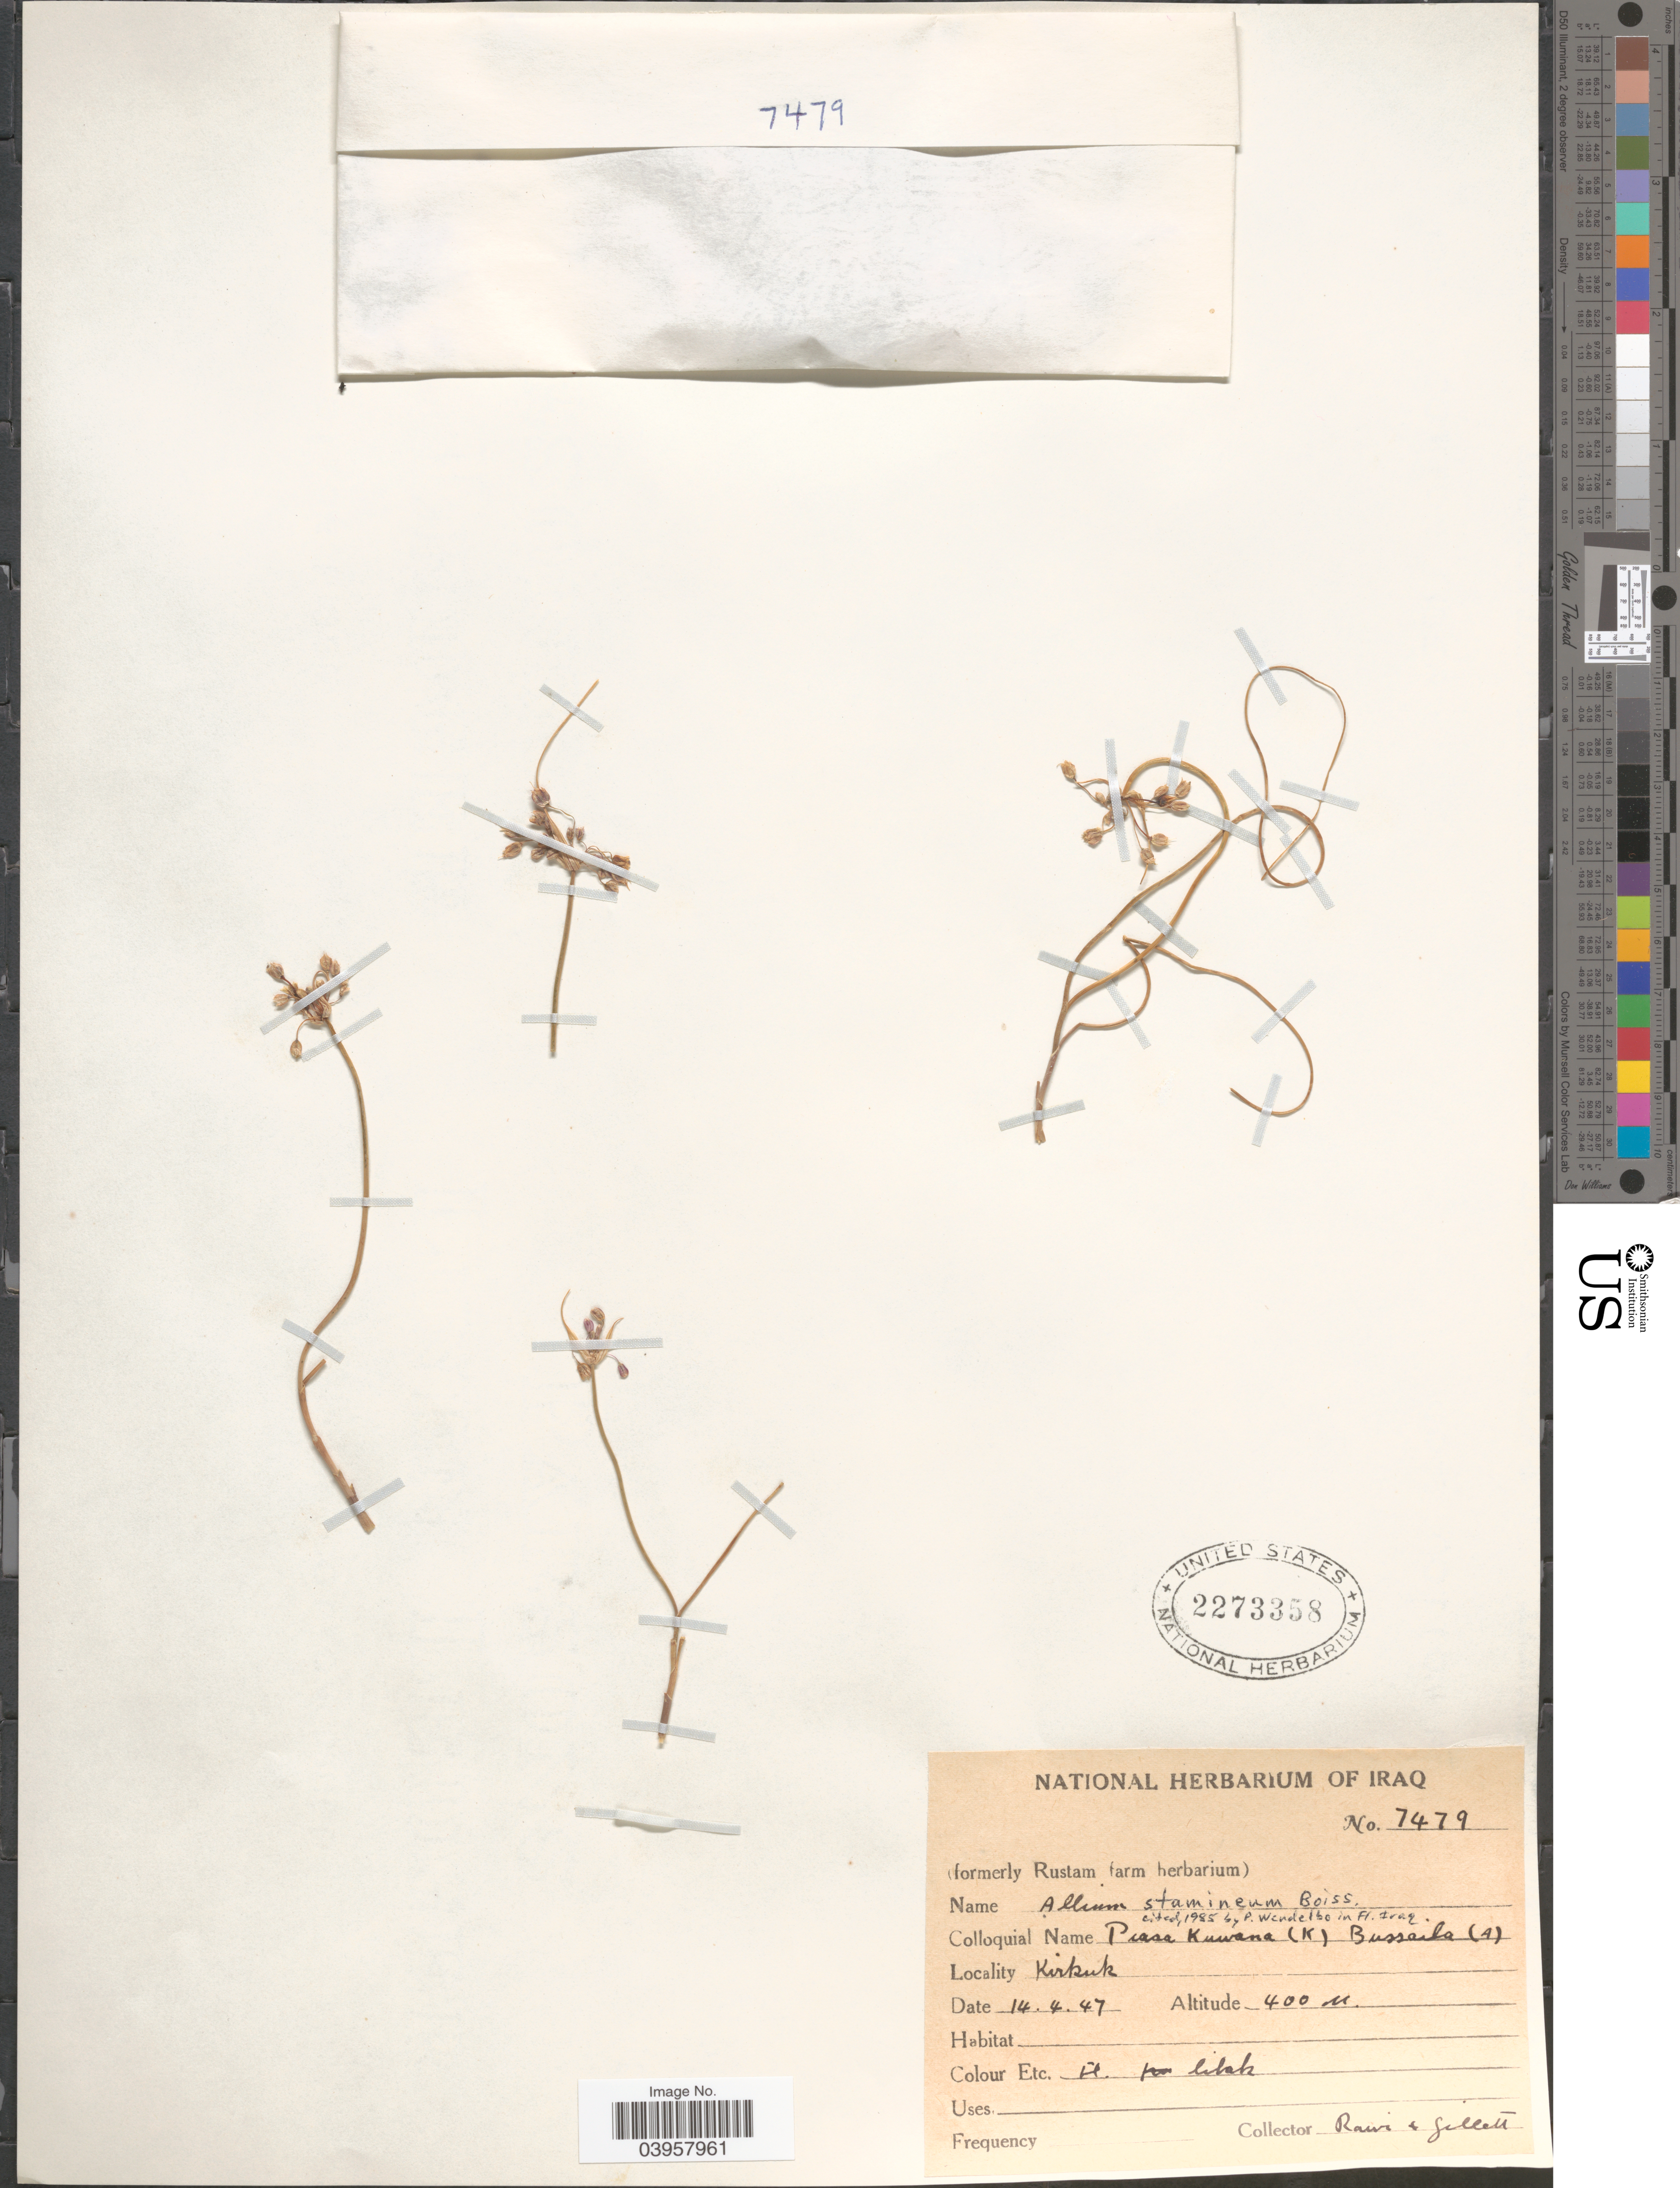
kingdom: Plantae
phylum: Tracheophyta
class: Liliopsida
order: Asparagales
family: Amaryllidaceae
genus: Allium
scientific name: Allium stamineum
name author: Boiss.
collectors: -. Rawi & Gillett, --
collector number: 7479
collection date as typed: Transcribed d/m/y: 14/4/47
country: Iraq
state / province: Kirkūk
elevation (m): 400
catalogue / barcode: US 2273358